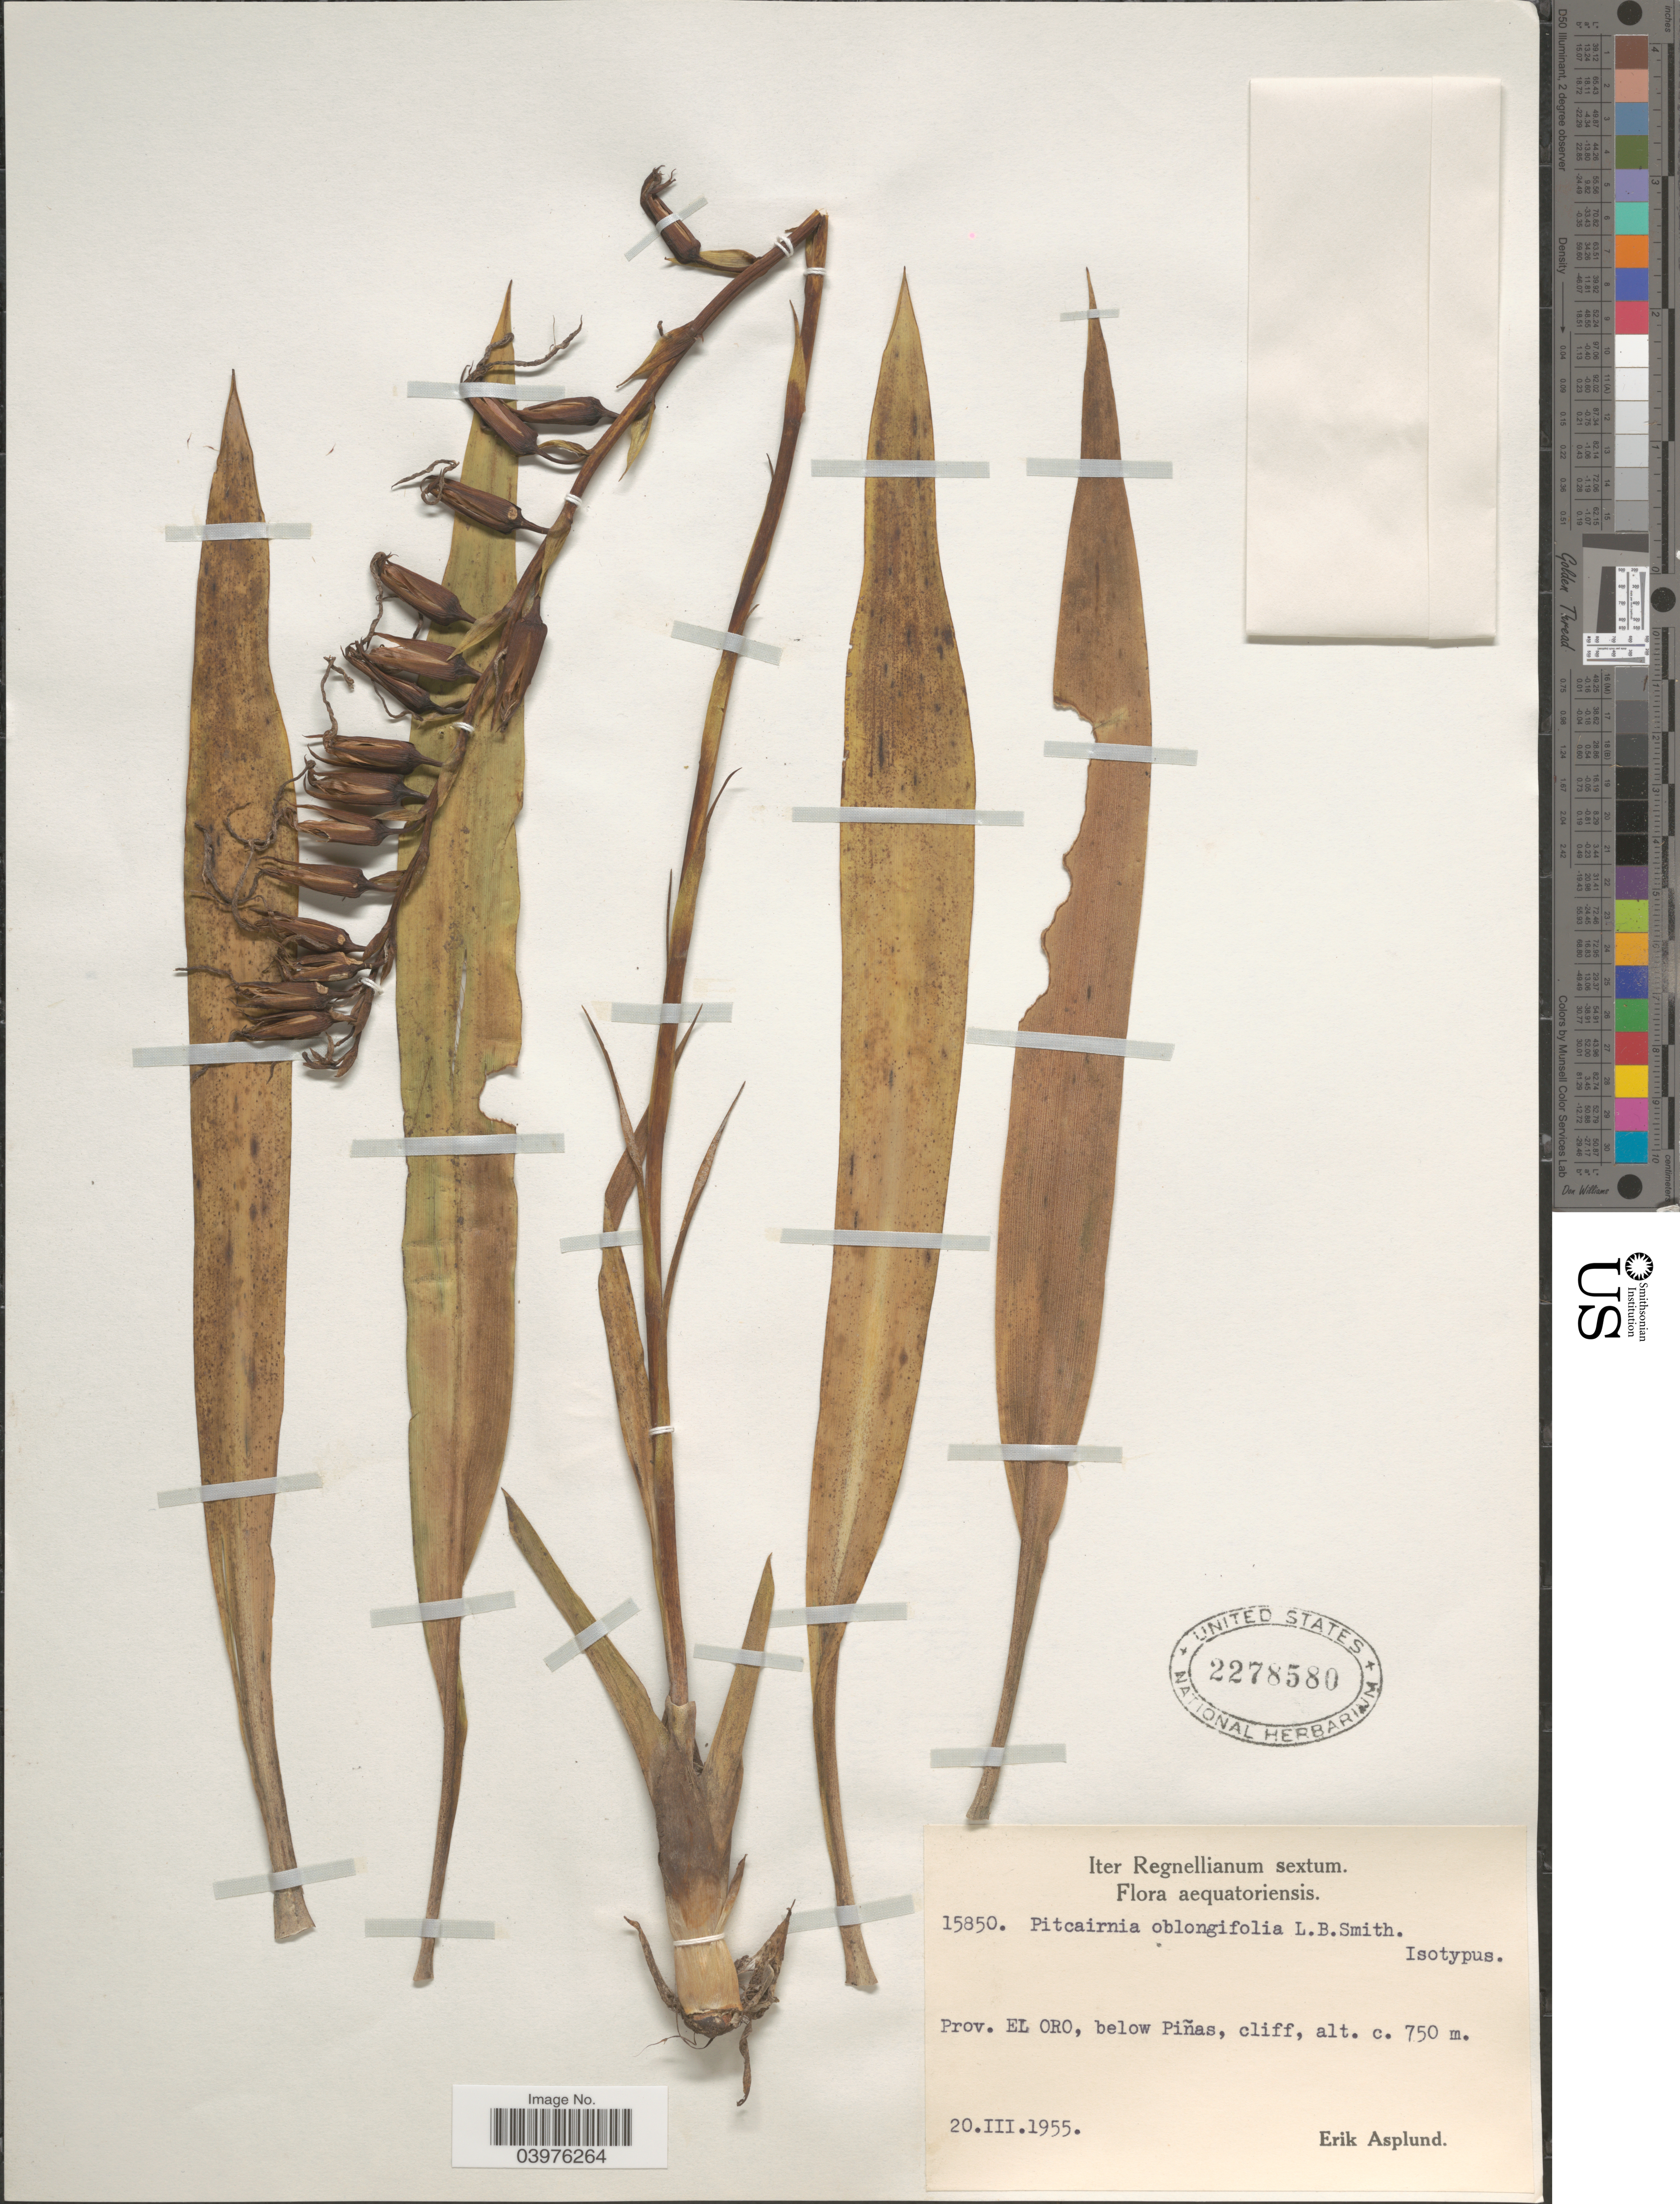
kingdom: Plantae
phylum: Tracheophyta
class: Liliopsida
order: Poales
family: Bromeliaceae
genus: Pitcairnia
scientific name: Pitcairnia oblongifolia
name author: L.B. Sm.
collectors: E. Asplund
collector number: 15850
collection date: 1955-03-20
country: Ecuador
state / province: El Oro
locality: Below Piñas.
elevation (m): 750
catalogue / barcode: US 2278580